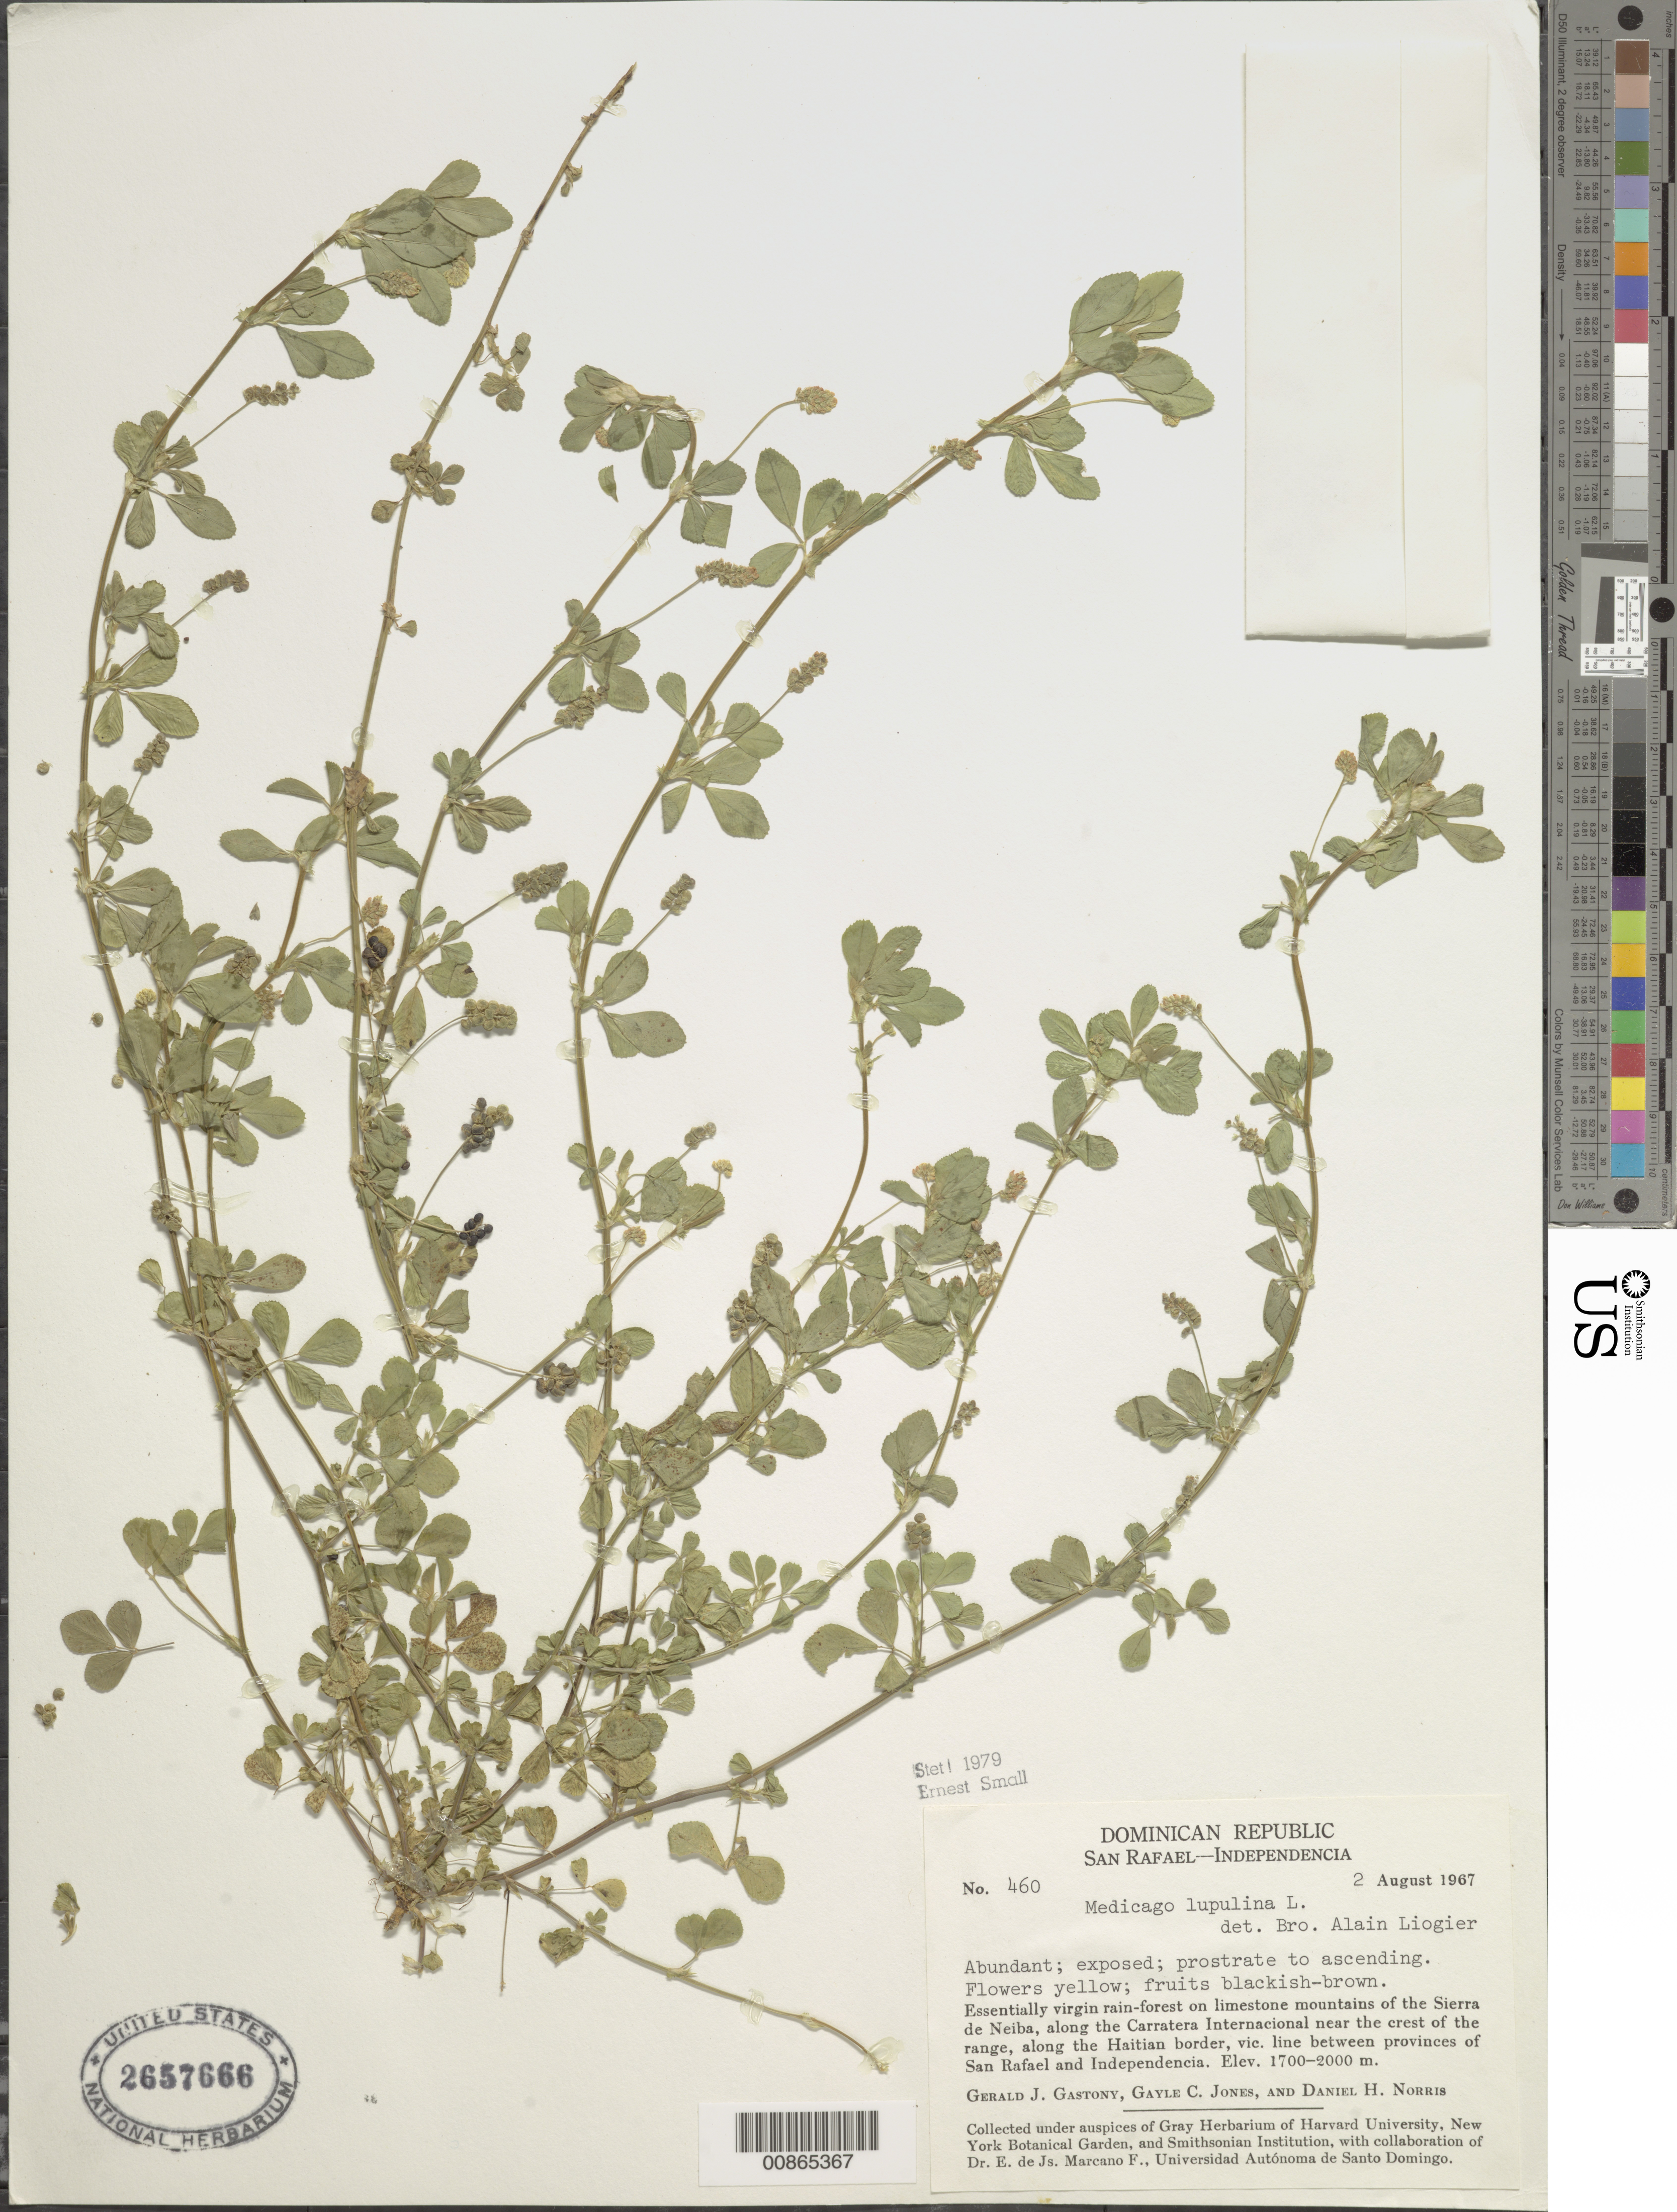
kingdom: Plantae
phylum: Tracheophyta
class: Magnoliopsida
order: Fabales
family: Fabaceae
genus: Medicago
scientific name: Medicago lupulina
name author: L.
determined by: Small, Ernest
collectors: G. Gastony, G. C. Jones & D. H. Norris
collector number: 460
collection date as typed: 02 Aug 1967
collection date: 1967-08-02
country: Dominican Republic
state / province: Elías Piña / Independencia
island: Hispaniola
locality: Sierra de Neiba, along Carretera Internacional near the crest of the range, along the Haitian border, vicinity line between provinces of San Rafael (obsolete) and Independencia.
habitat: Exposed. Essentially virgin rain-forest on limestone mountains.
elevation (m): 1700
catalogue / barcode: US 2657666